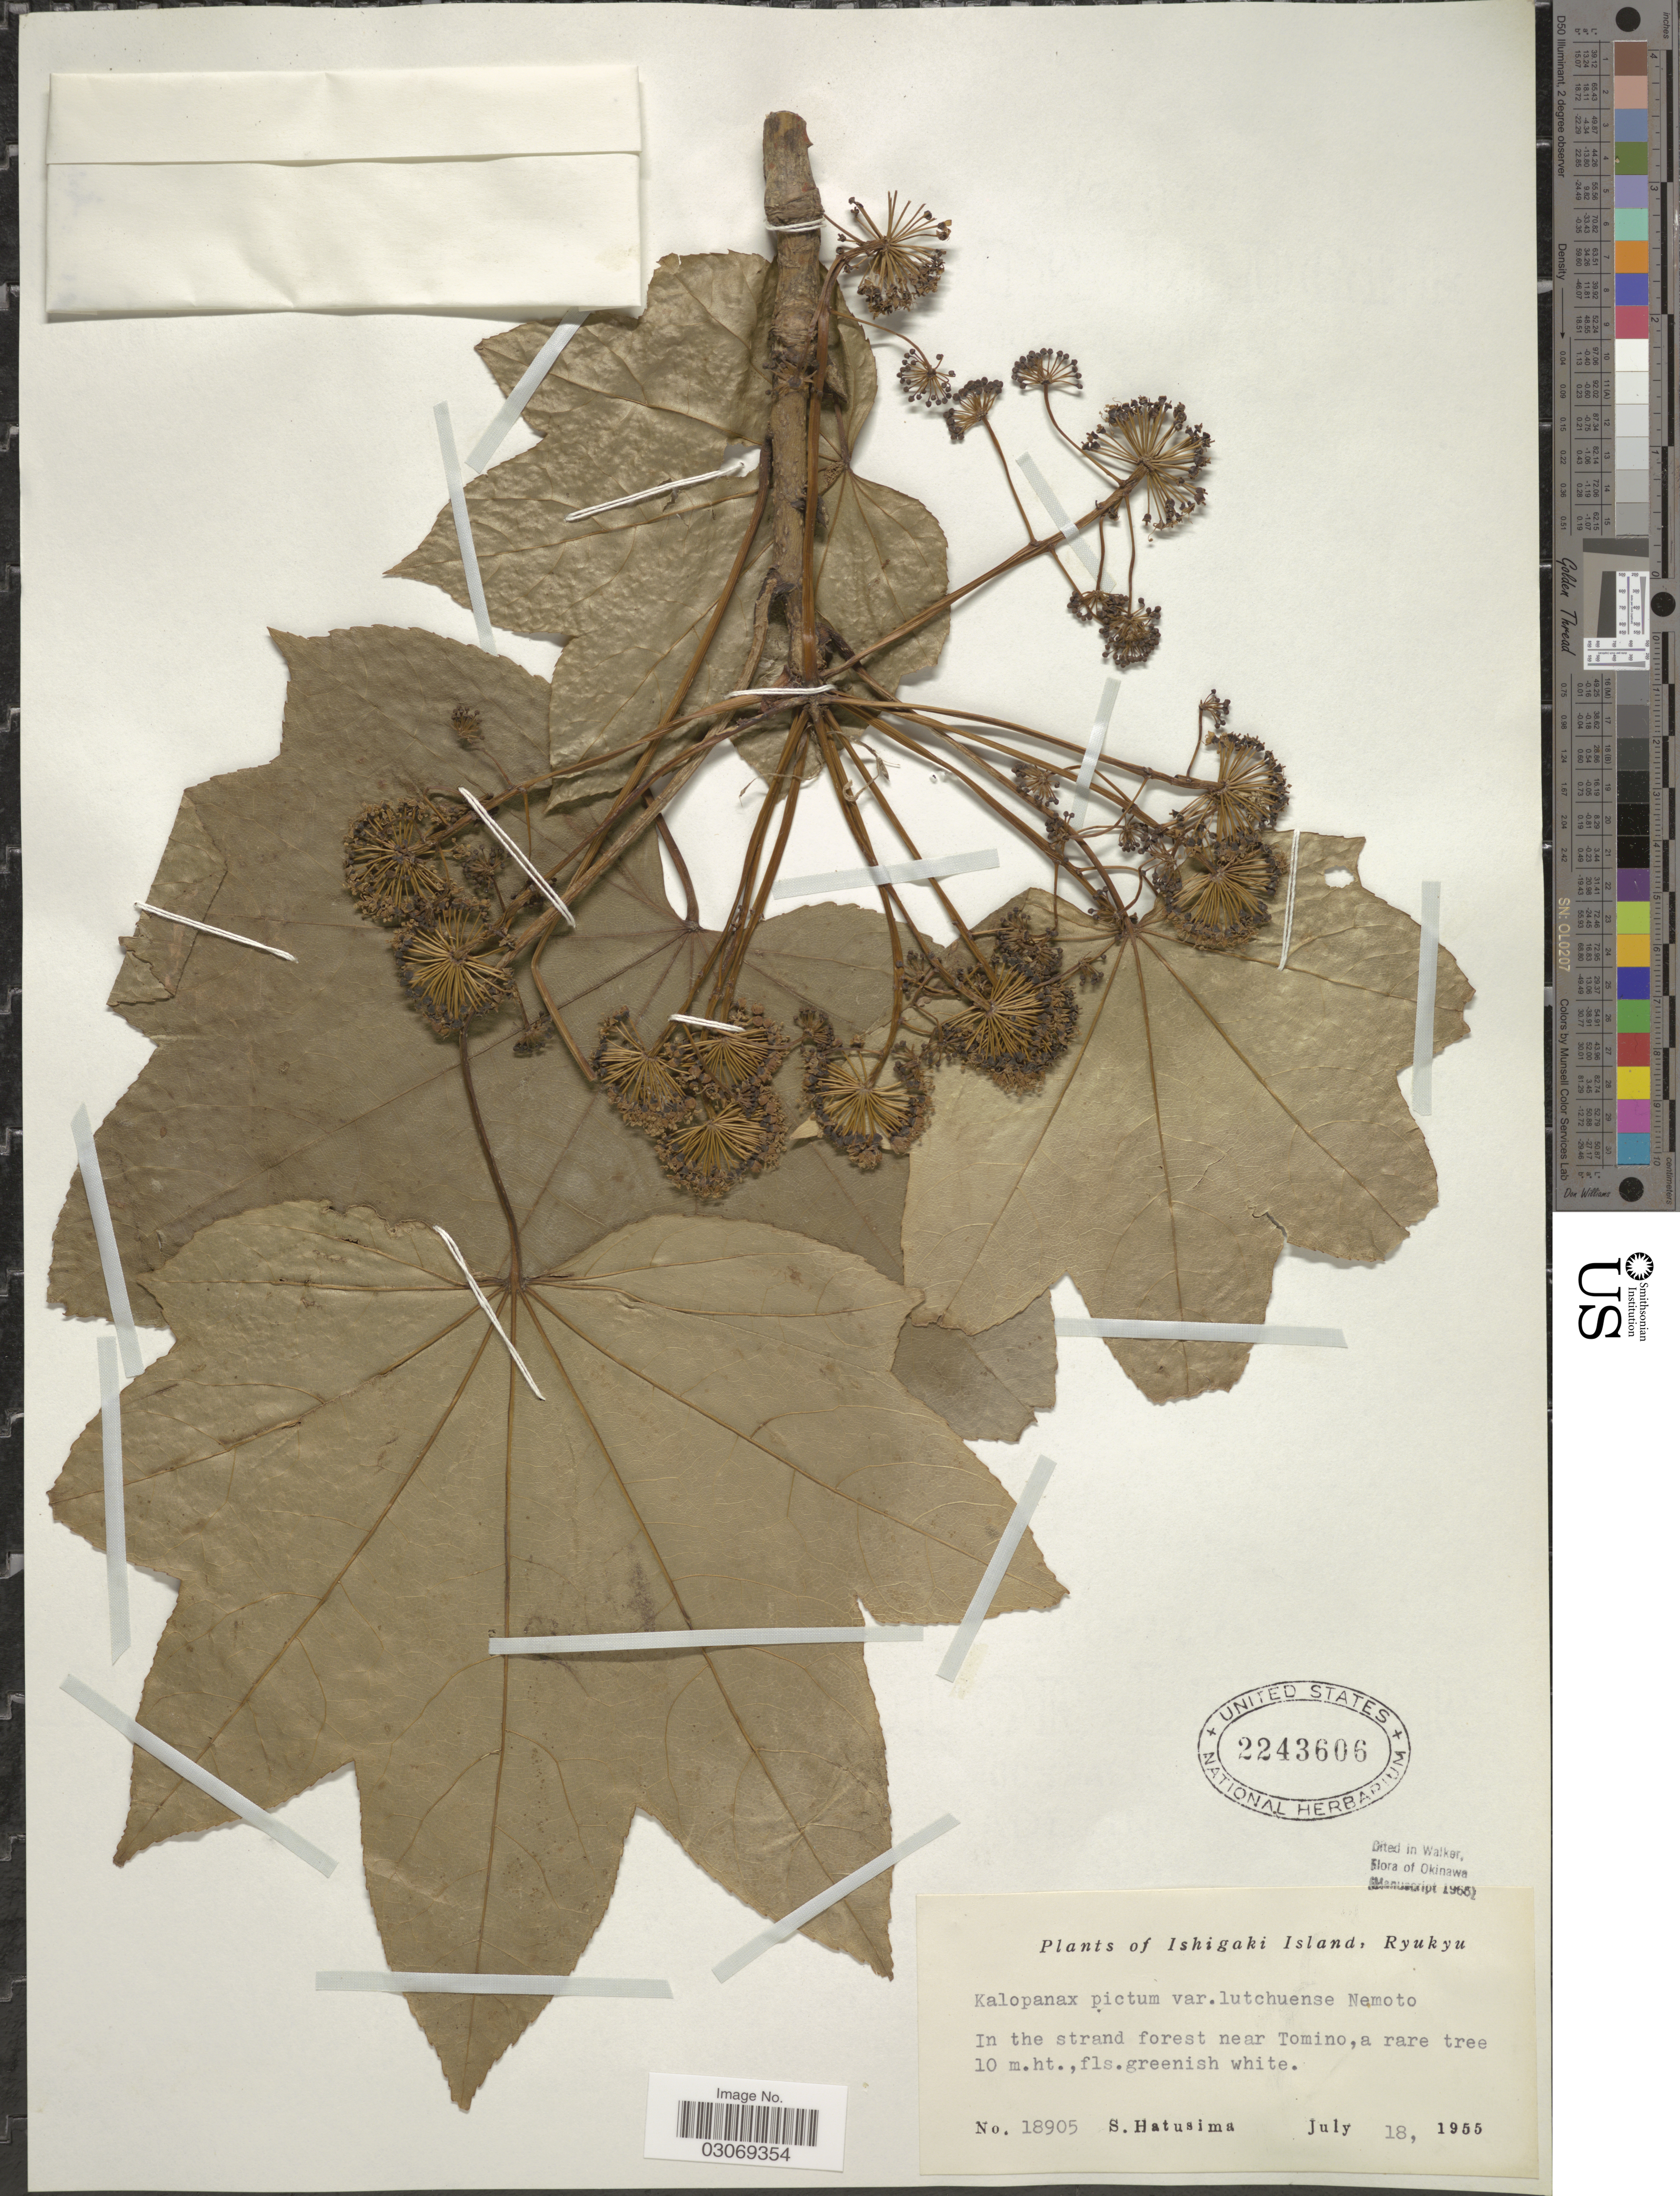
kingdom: Plantae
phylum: Tracheophyta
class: Magnoliopsida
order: Apiales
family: Araliaceae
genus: Kalopanax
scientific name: Kalopanax pictus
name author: (Thunb.) Nakai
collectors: S. Hatusima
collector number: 18905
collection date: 1955-07-18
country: Japan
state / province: Okinawa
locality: Ishigaki Island, Ryukyu. Near Tomino.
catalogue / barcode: US 2243606